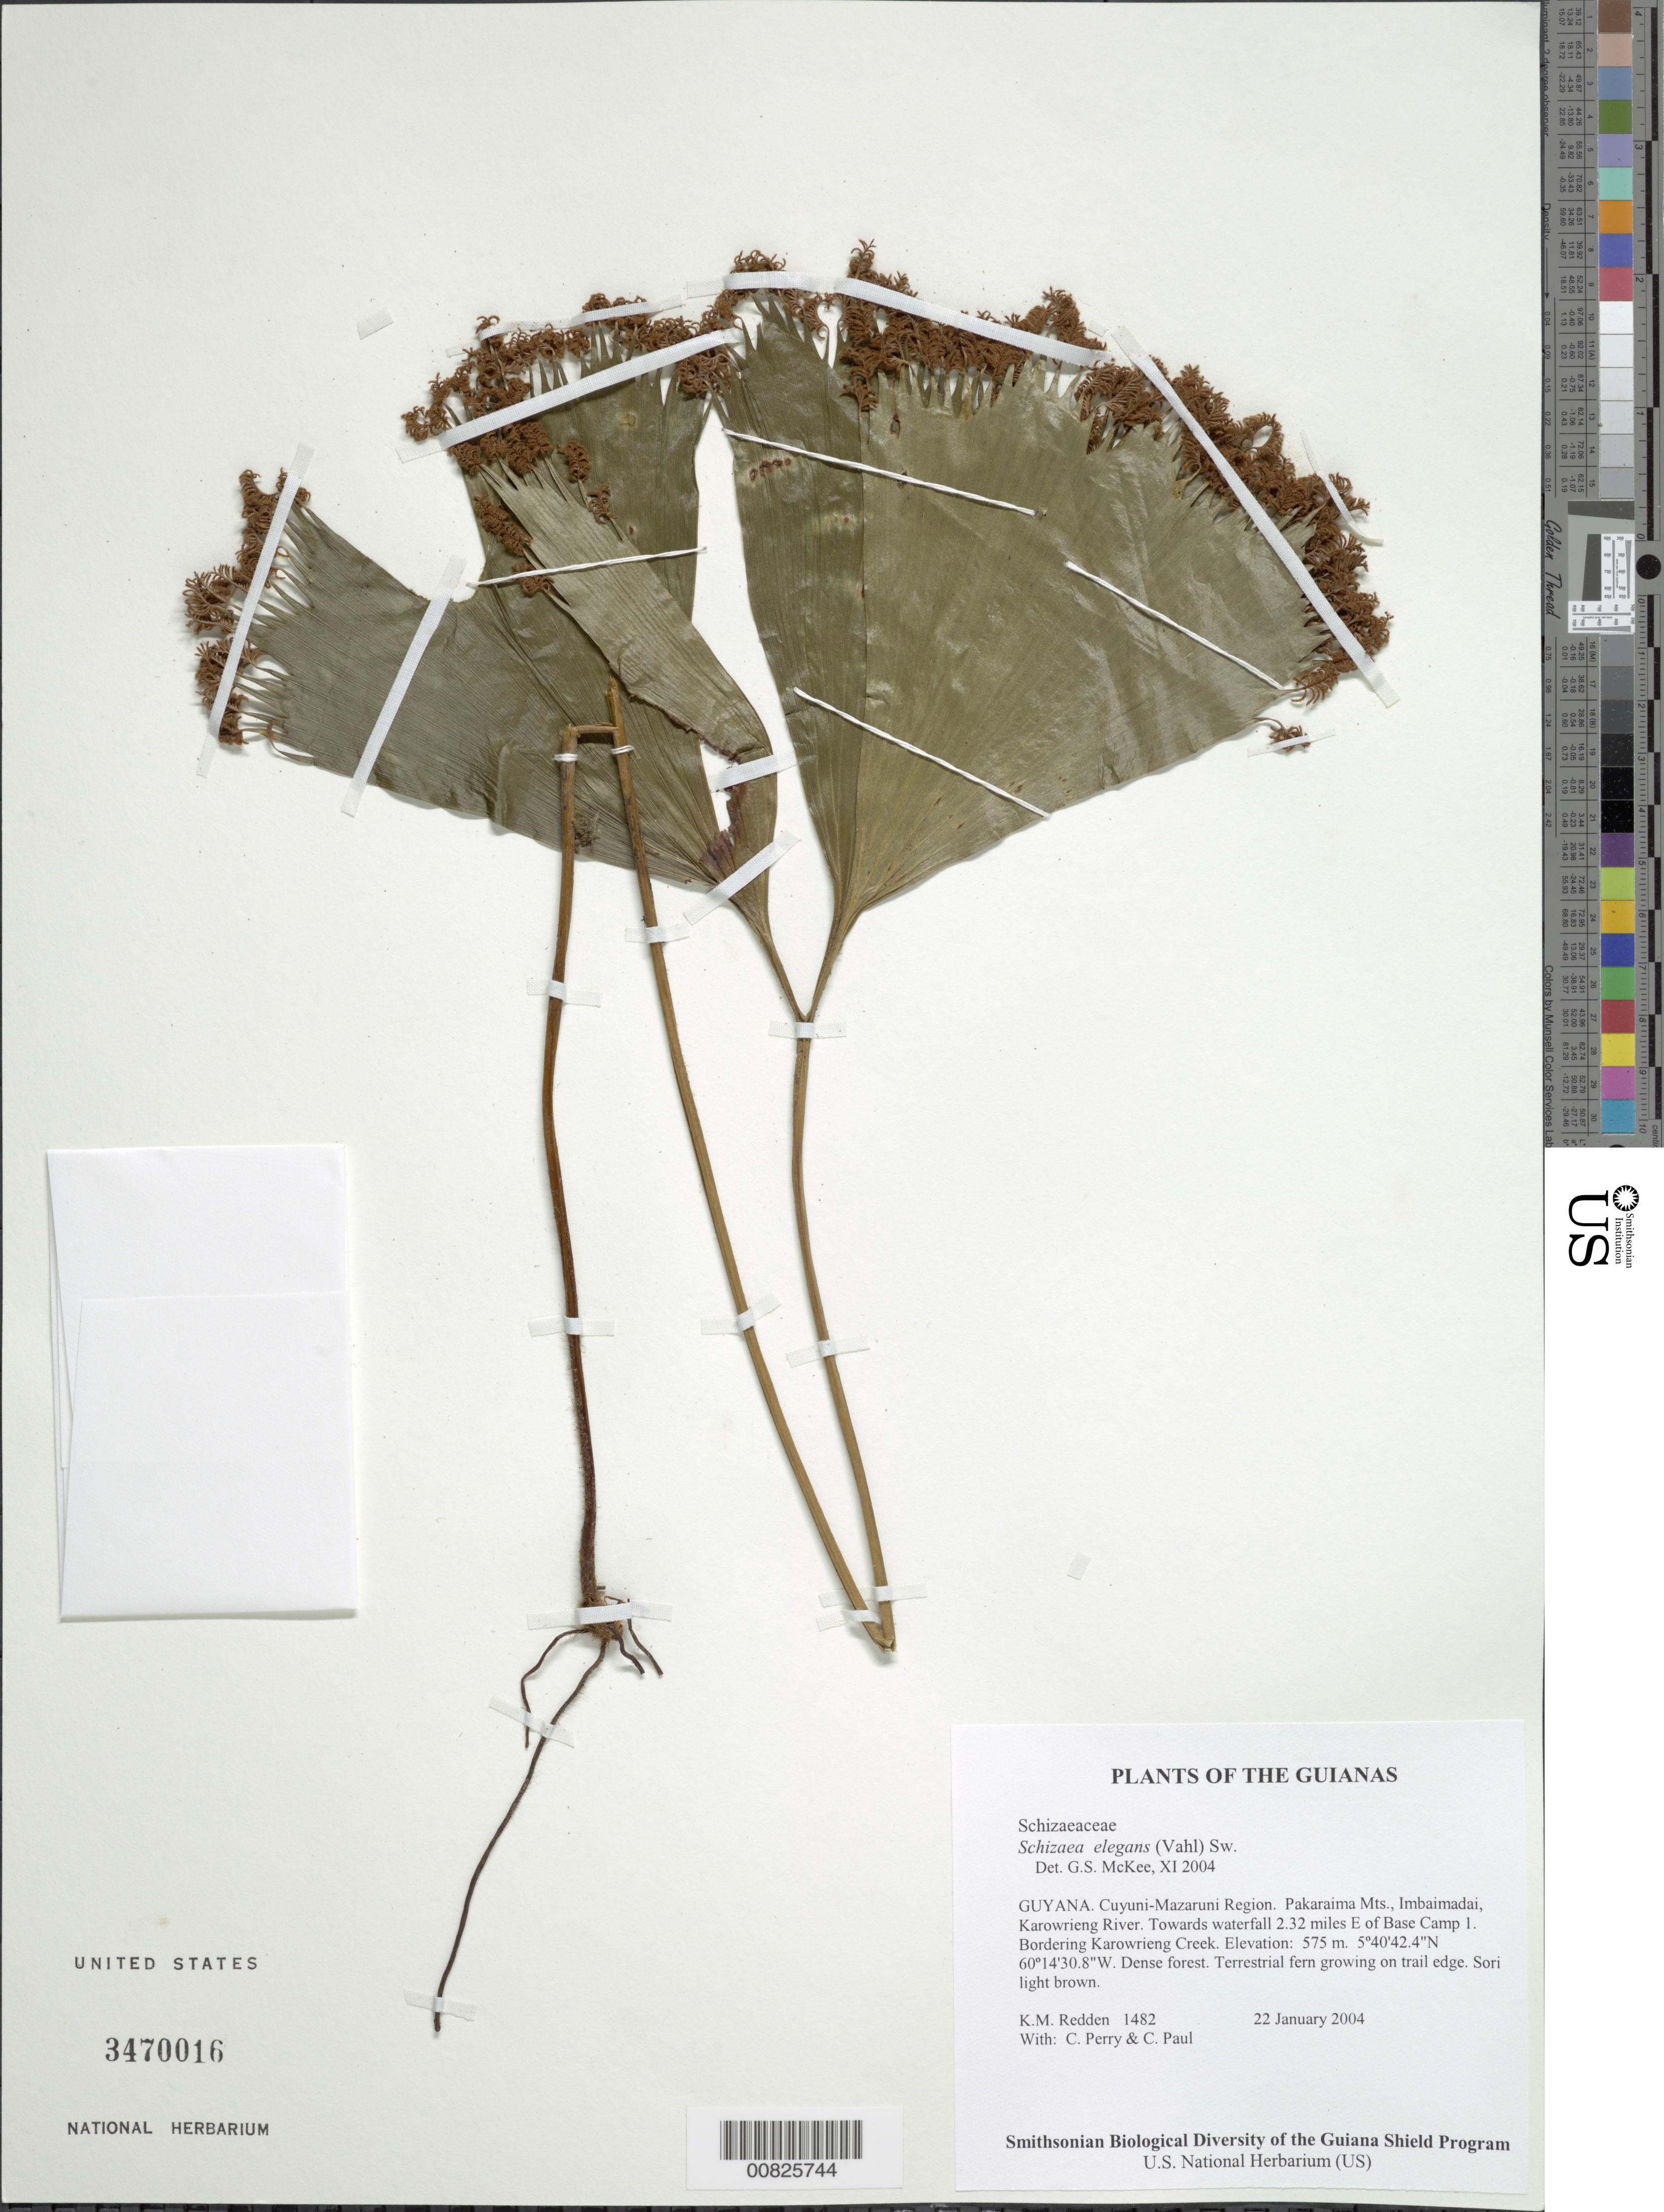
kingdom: Plantae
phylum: Tracheophyta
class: Polypodiopsida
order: Schizaeales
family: Schizaeaceae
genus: Schizaea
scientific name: Schizaea elegans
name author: (Vahl) Sw.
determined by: McKee, G. S., (US), NMNH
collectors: K. M. Redden, C. Perry & C. Paul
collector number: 1482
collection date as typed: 22 January 2004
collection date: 2004-01-22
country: Guyana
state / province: Cuyuni-Mazaruni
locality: Pakaraima Mts., Imbaimadai, Karowrieng River. Towards waterfall 2.32 miles E of Base Camp 1. Bordering Karowrieng Creek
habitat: Dense forest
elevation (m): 575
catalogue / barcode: US 3470016